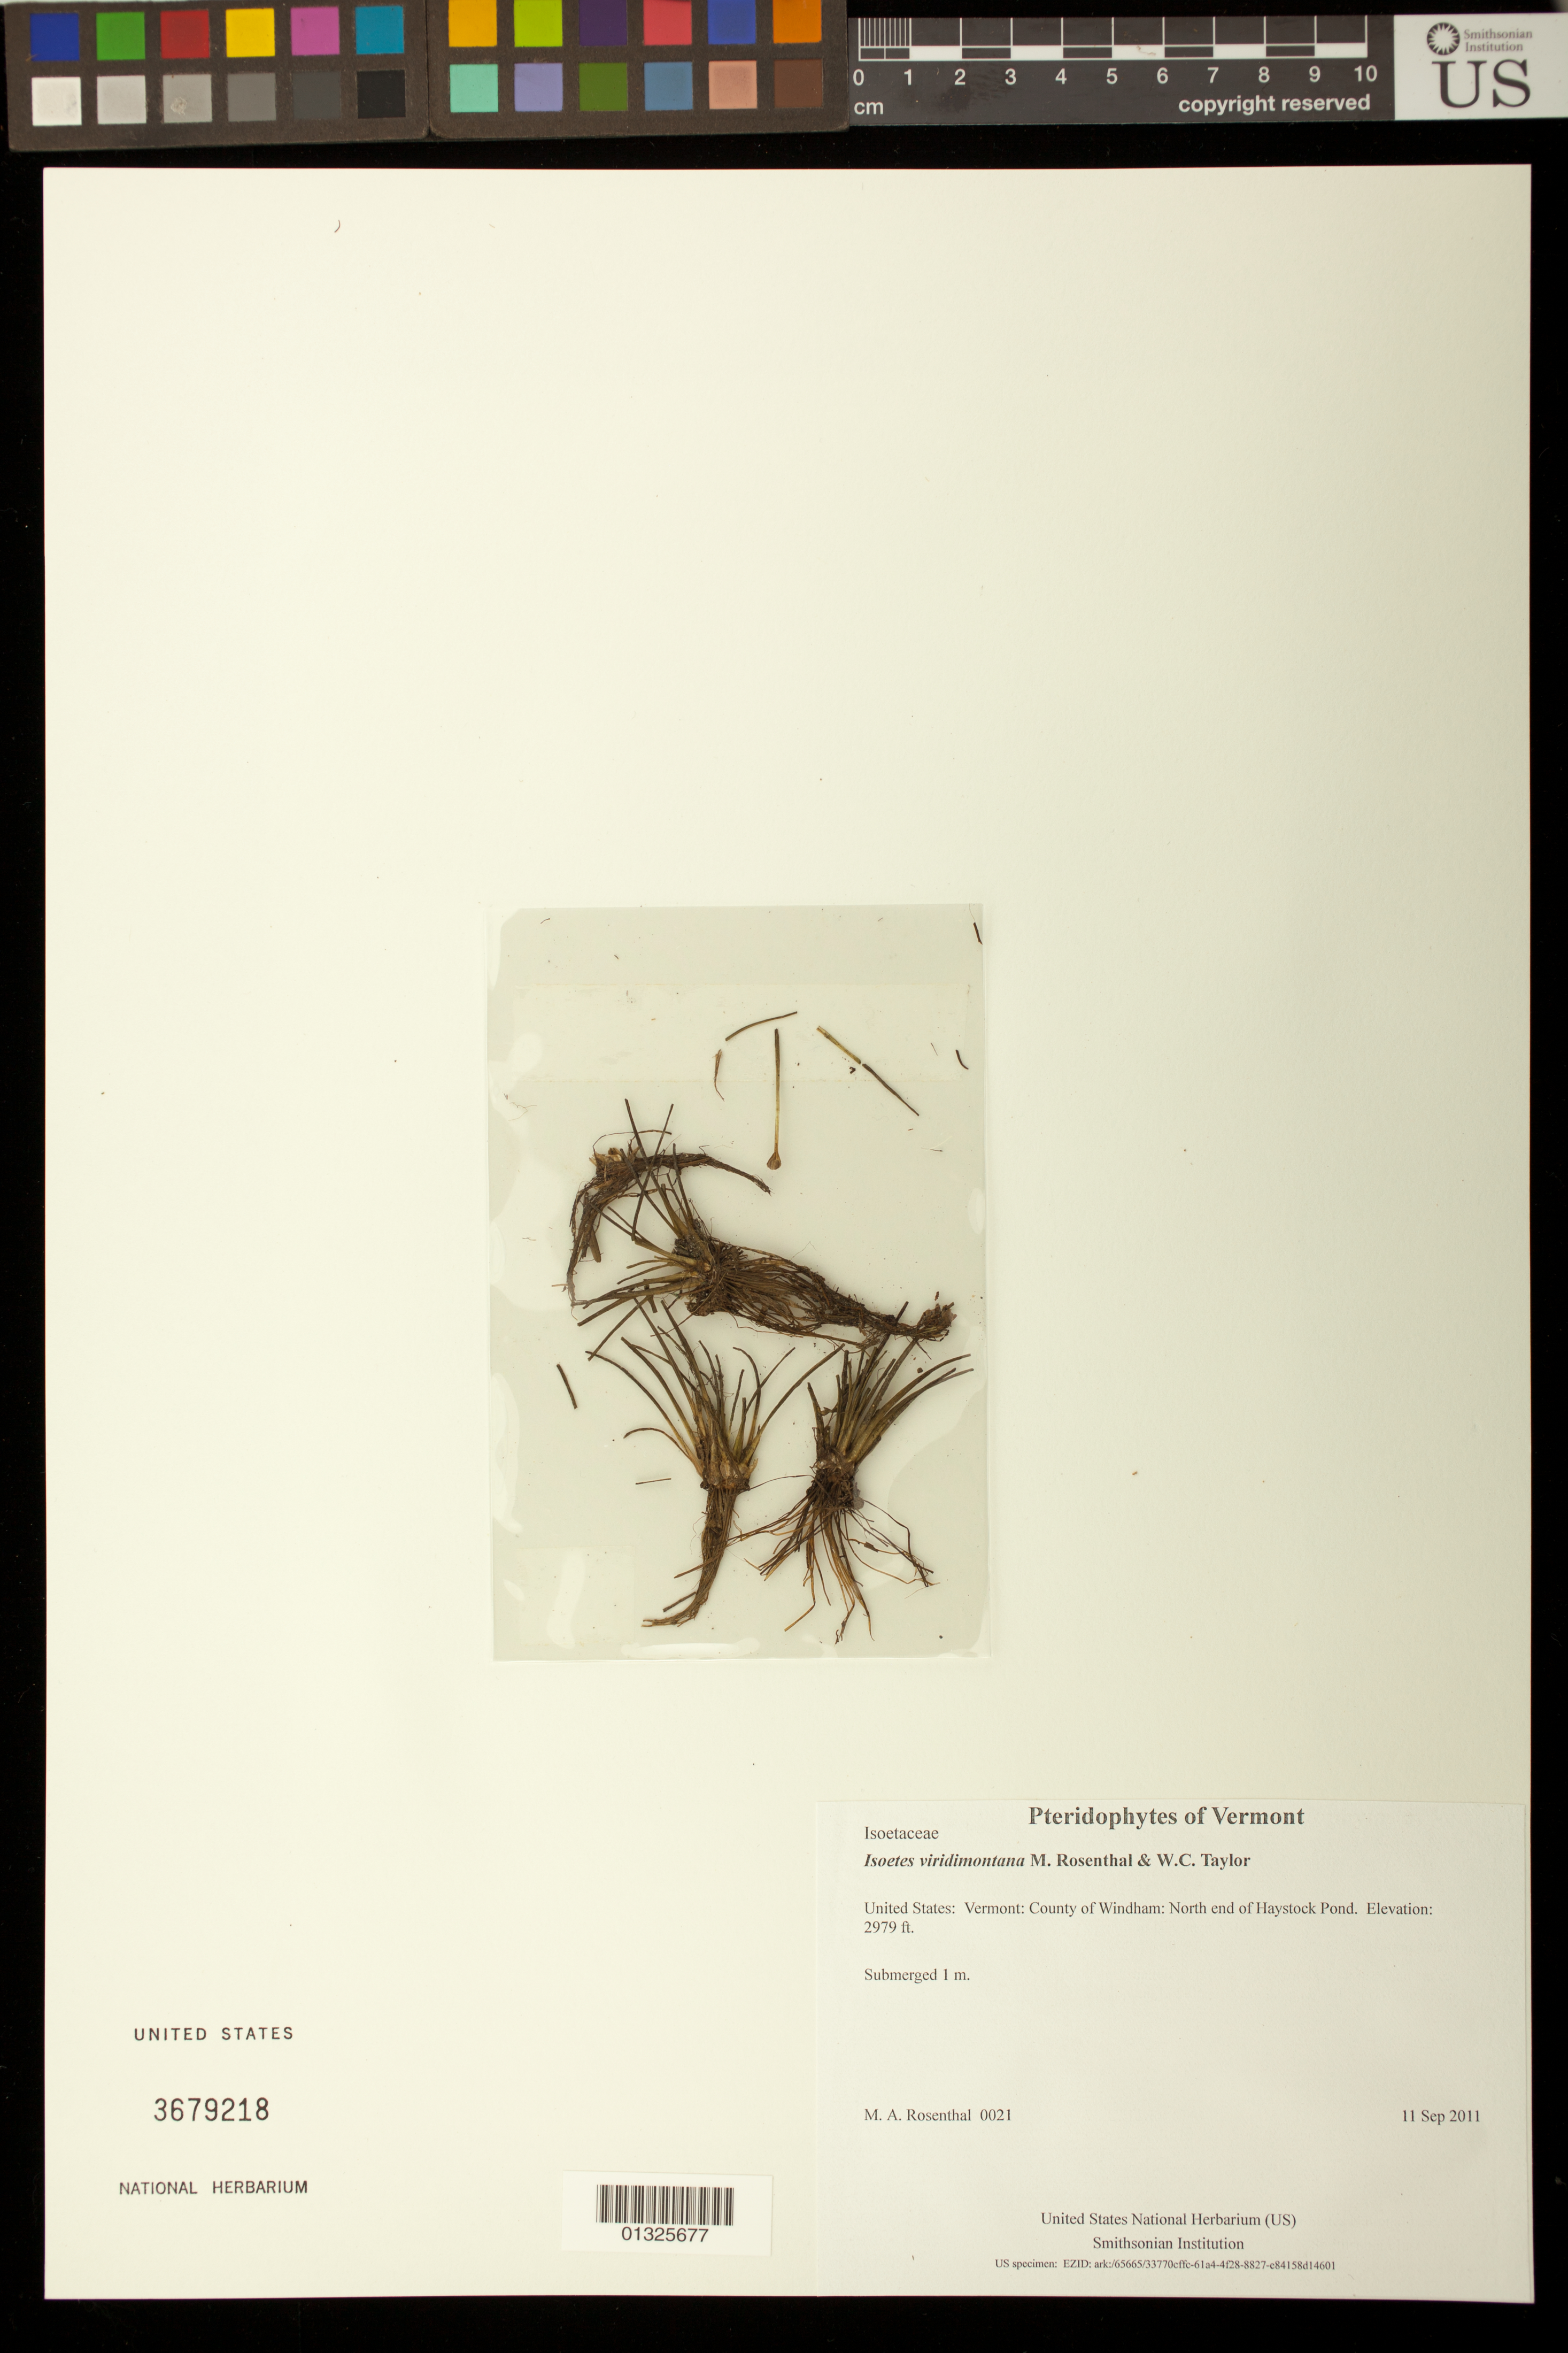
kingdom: Plantae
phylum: Tracheophyta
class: Lycopodiopsida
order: Isoetales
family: Isoetaceae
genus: Isoetes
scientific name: Isoetes viridimontana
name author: M.A. Rosenthal & W.C. Taylor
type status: Paratype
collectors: M. A. Rosenthal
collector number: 0021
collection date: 2011-09-11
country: United States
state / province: Vermont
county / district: Windham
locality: North end of Haystock Pond.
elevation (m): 908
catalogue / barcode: US 3679218